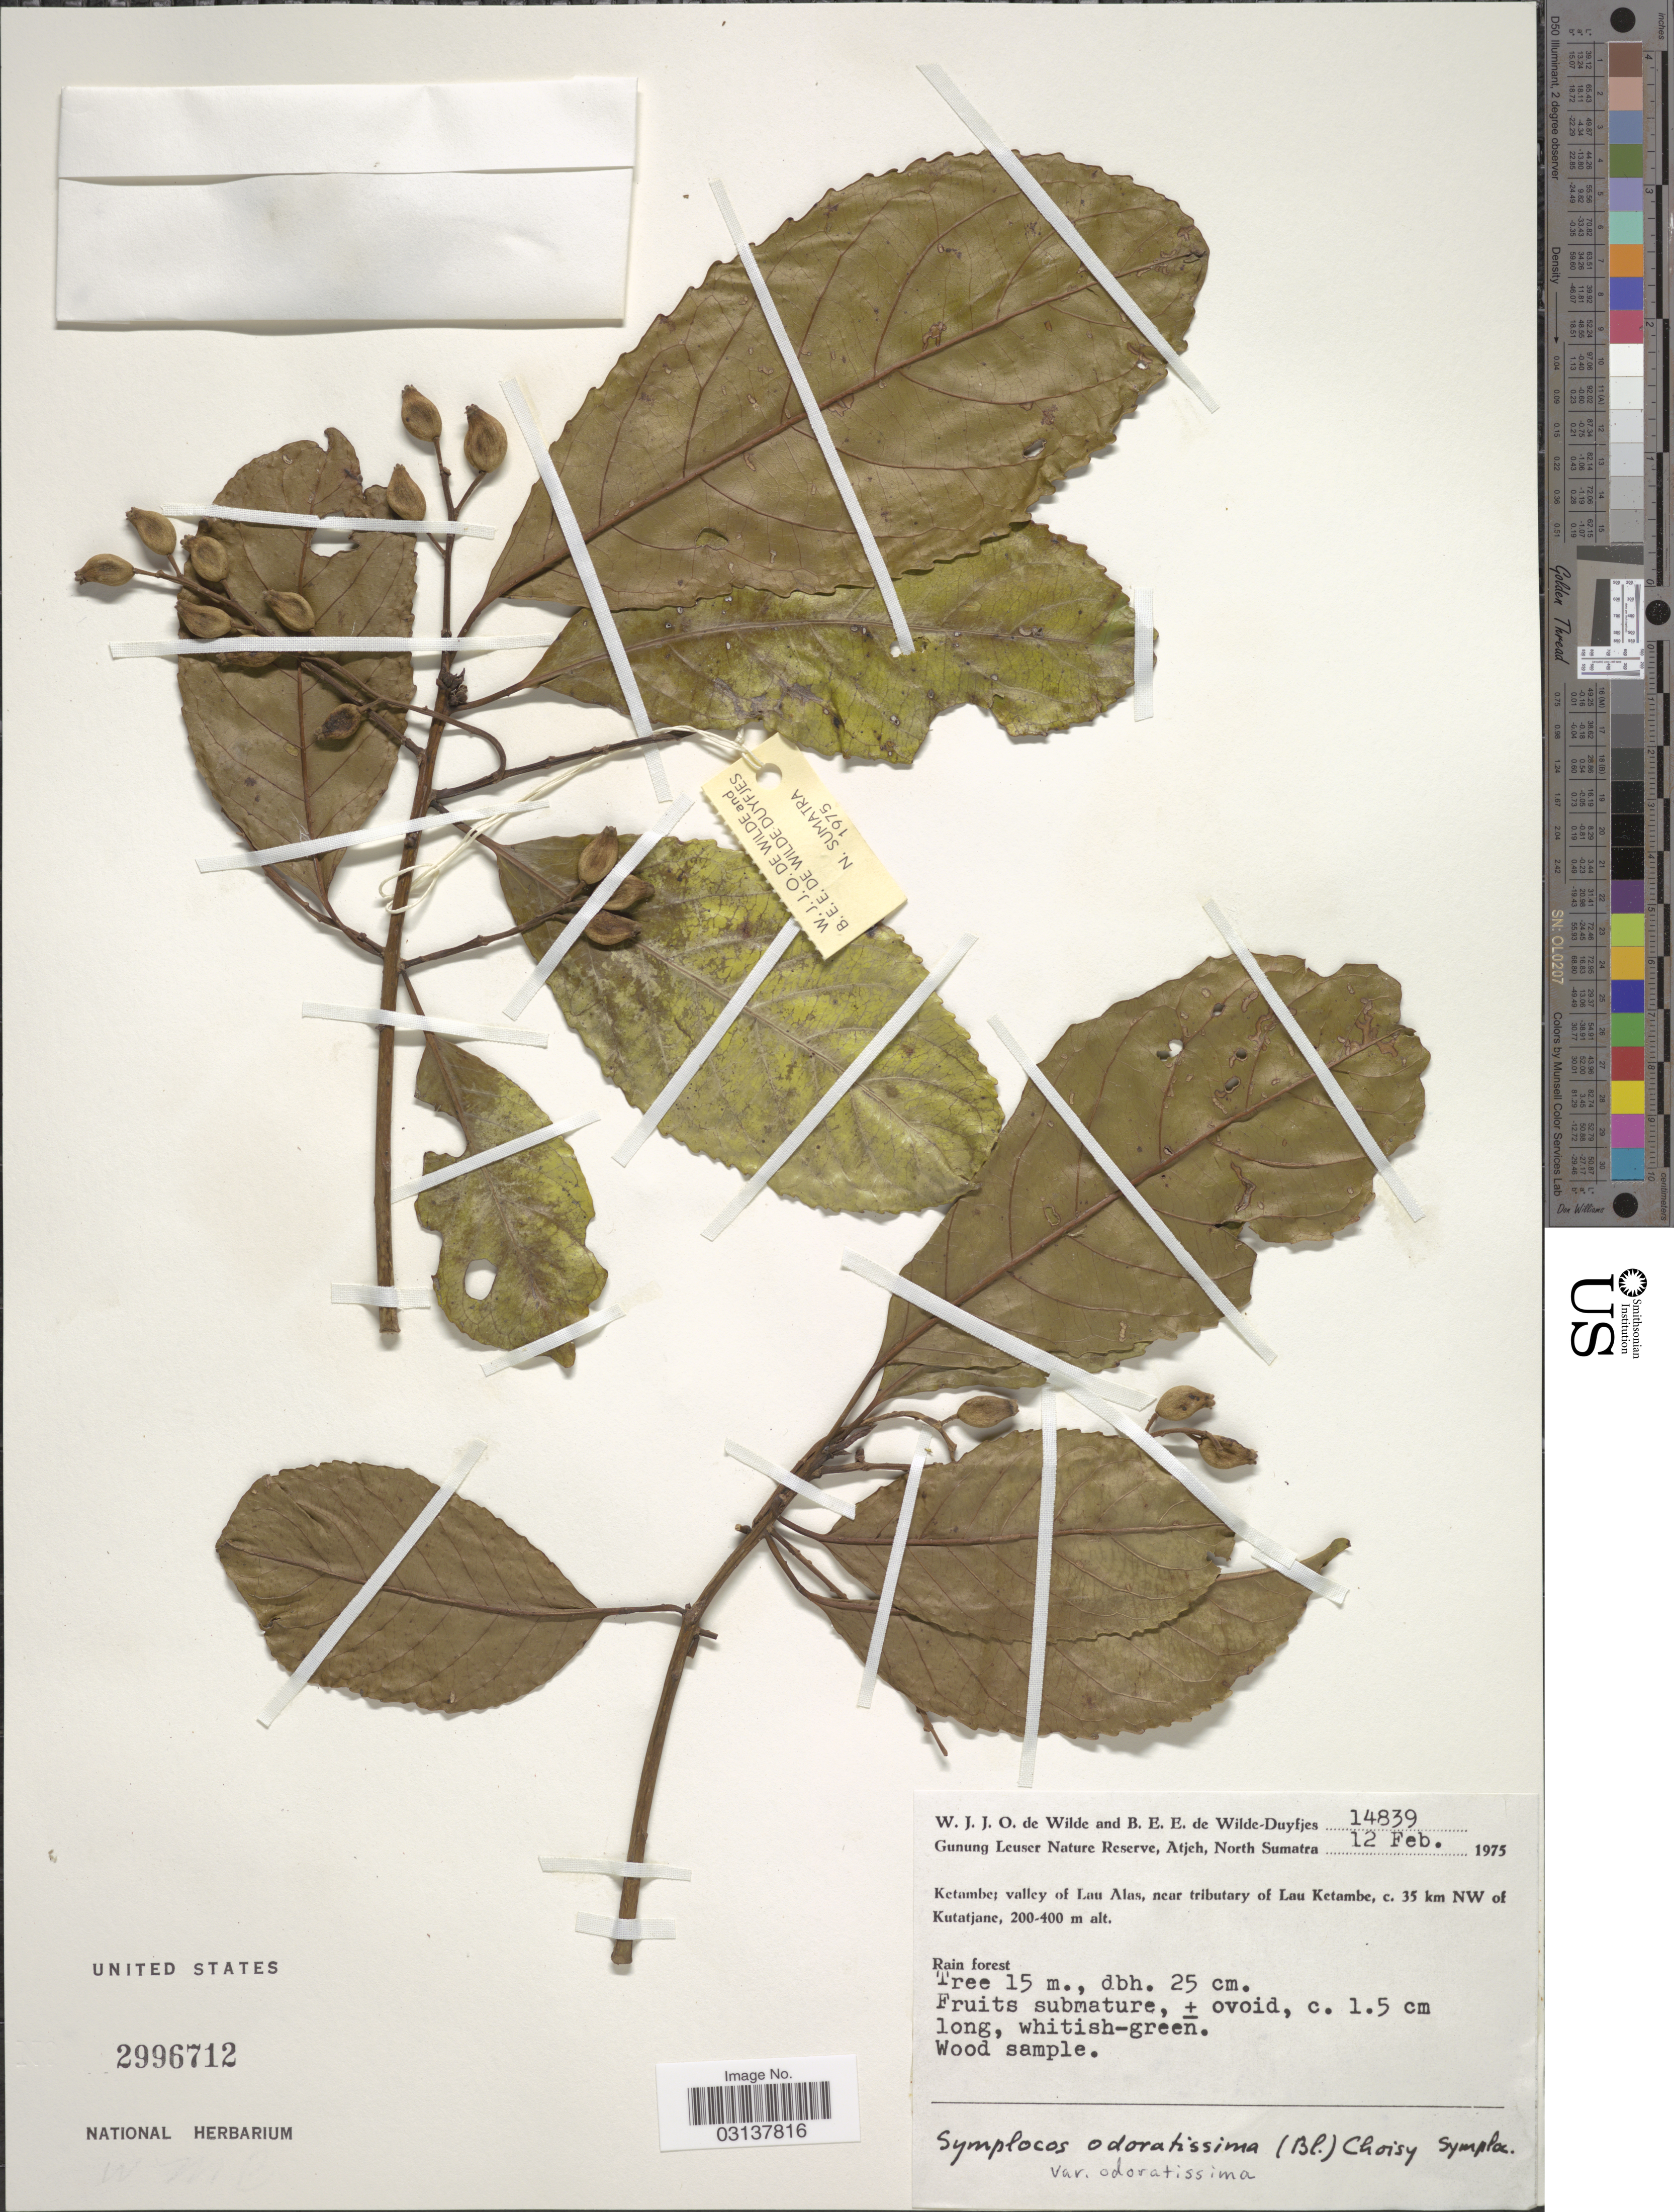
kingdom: Plantae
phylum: Tracheophyta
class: Magnoliopsida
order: Ericales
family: Symplocaceae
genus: Symplocos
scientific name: Symplocos odoratissima var. odoratissima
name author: (Blume) Choisy ex Zoll.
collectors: W. J. de Wilde & B. E. de Wilde-Duyfjes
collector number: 14839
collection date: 1975-02-12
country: Indonesia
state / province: Sumatra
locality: Ketambe; valley of Lau Alas, near tributary of Lau Ketambe, c. 35 NW of Kutatjane.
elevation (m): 200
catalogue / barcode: US 2996712